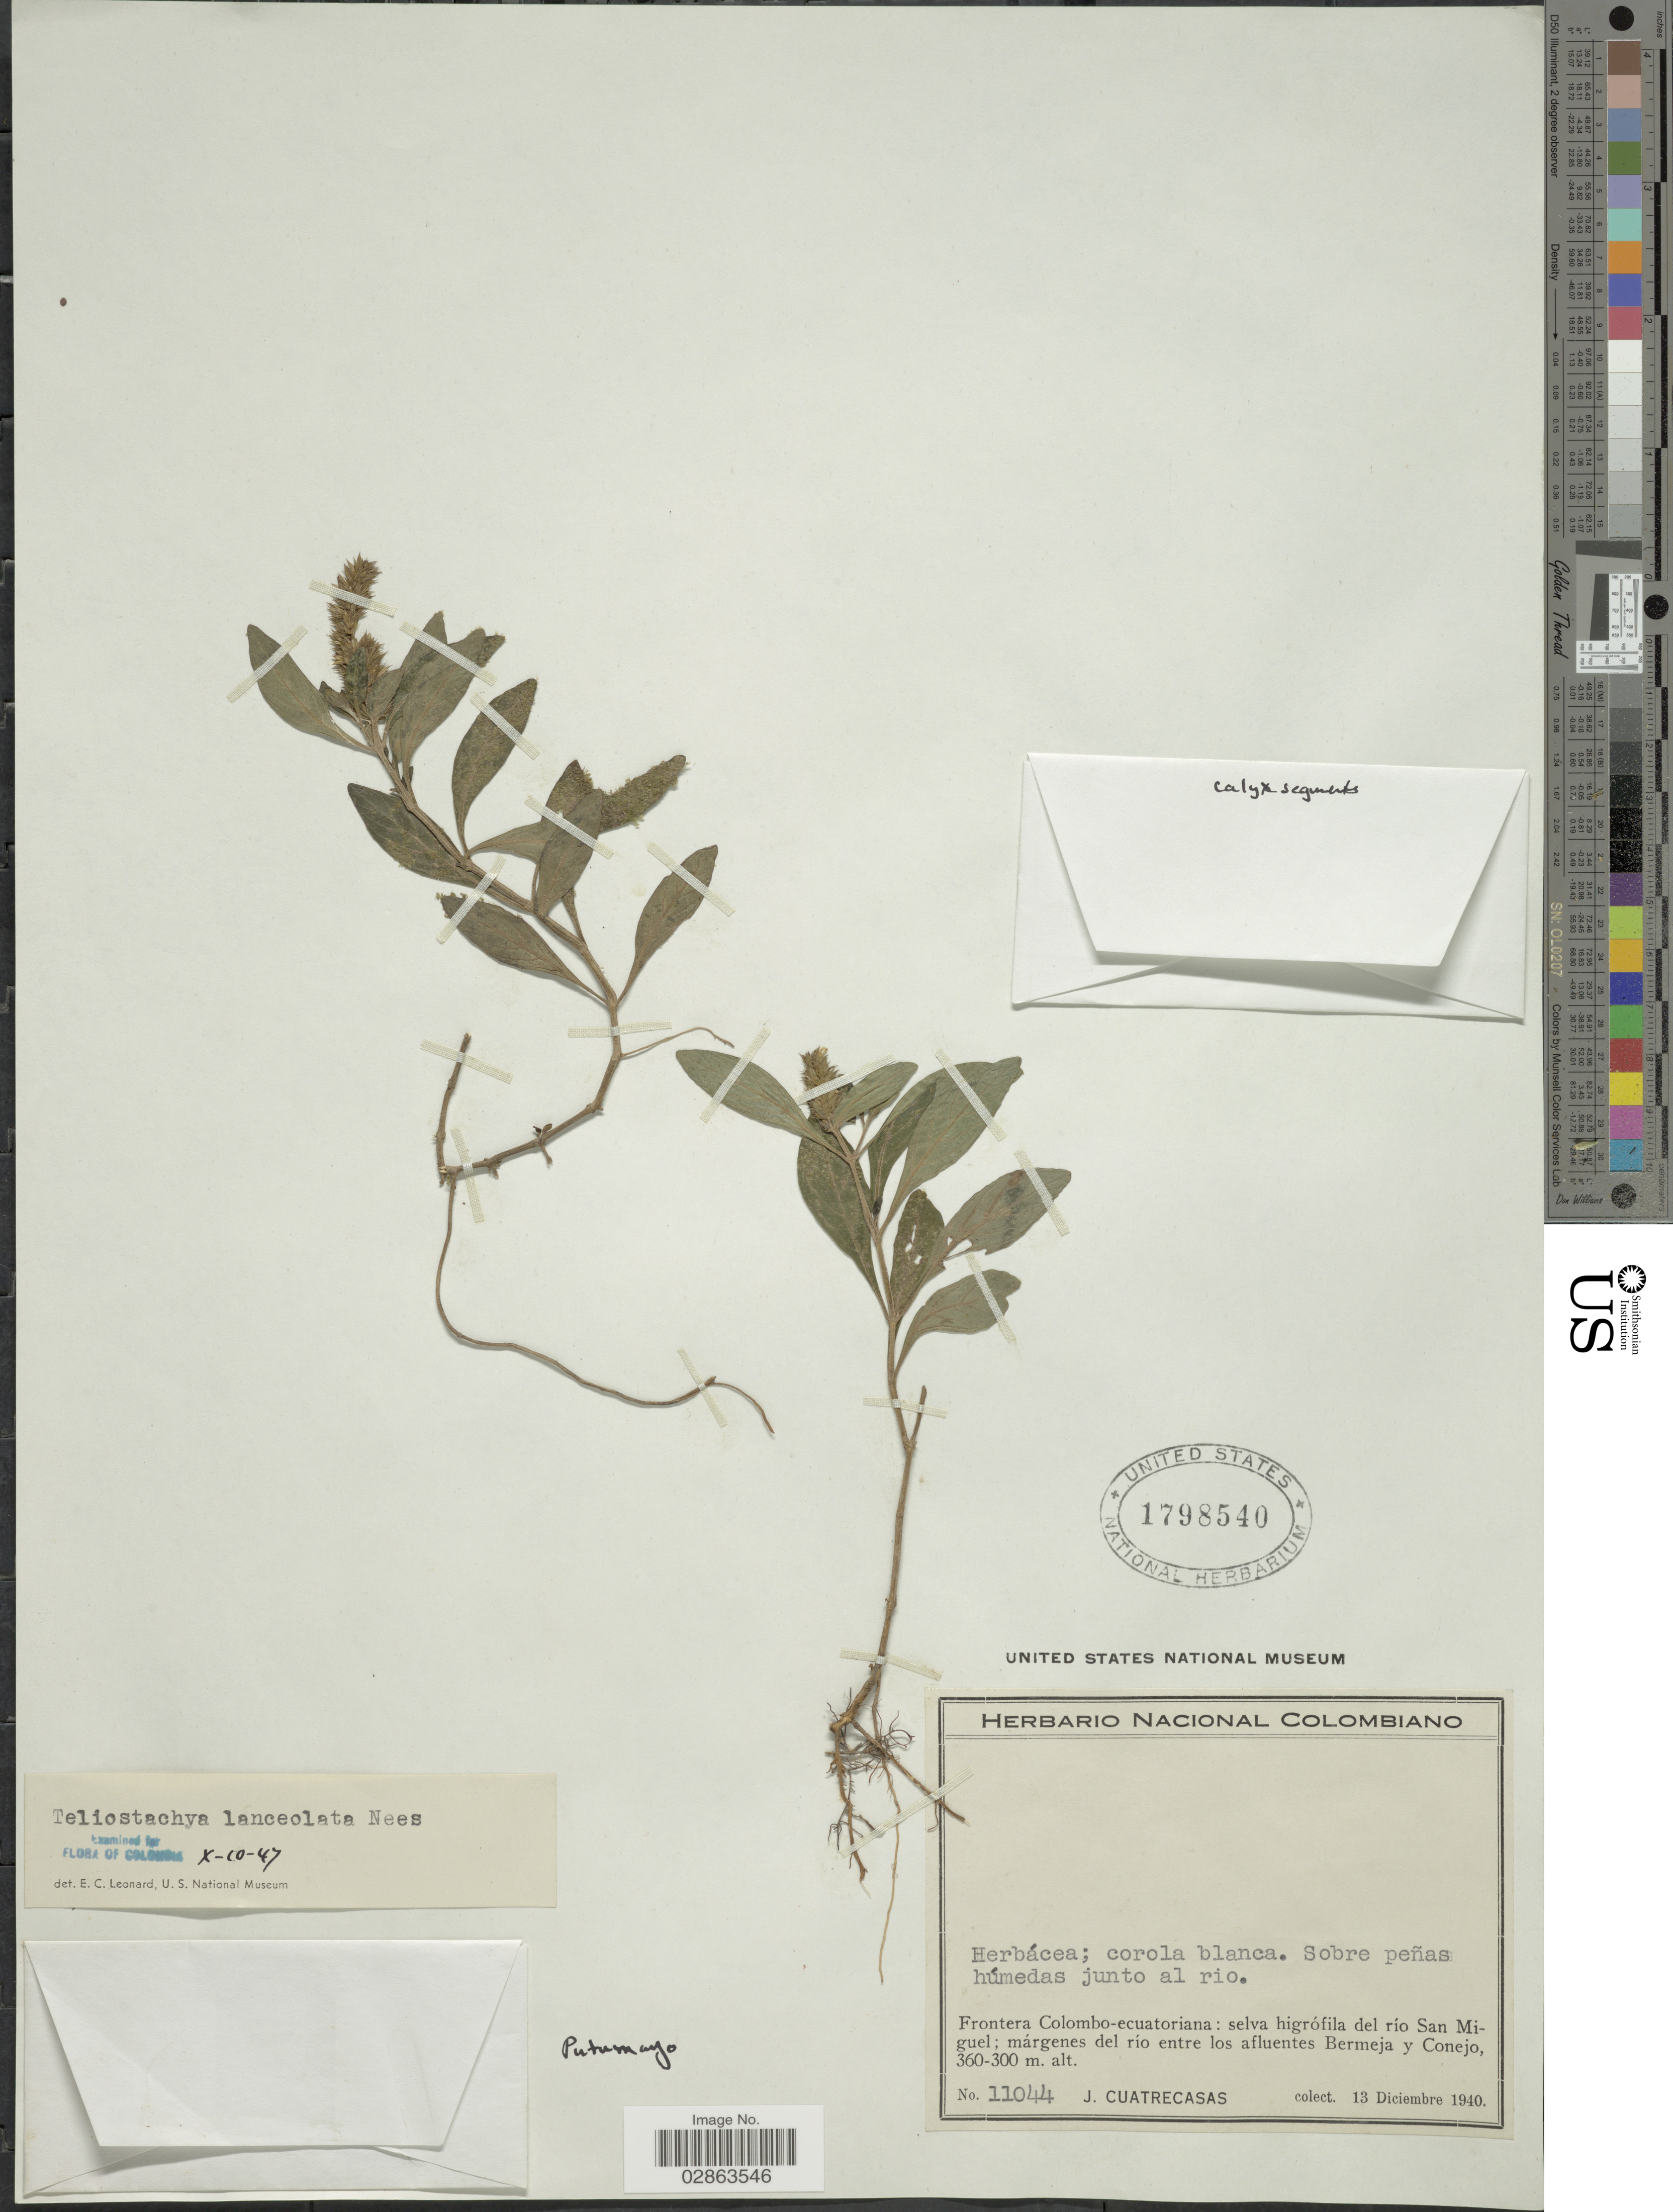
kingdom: Plantae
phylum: Tracheophyta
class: Magnoliopsida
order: Lamiales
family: Acanthaceae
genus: Teliostachya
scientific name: Teliostachya lanceolata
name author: Nees in Mart.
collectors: J. Cuatrecasas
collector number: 11044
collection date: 1940-12-13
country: Colombia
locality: Frontera Colombo-ecuatoriana: selva higrófila del río San Miguel; márgenes del río entre los afluentes Bermeja y Conejo.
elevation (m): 300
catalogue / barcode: US 1798540